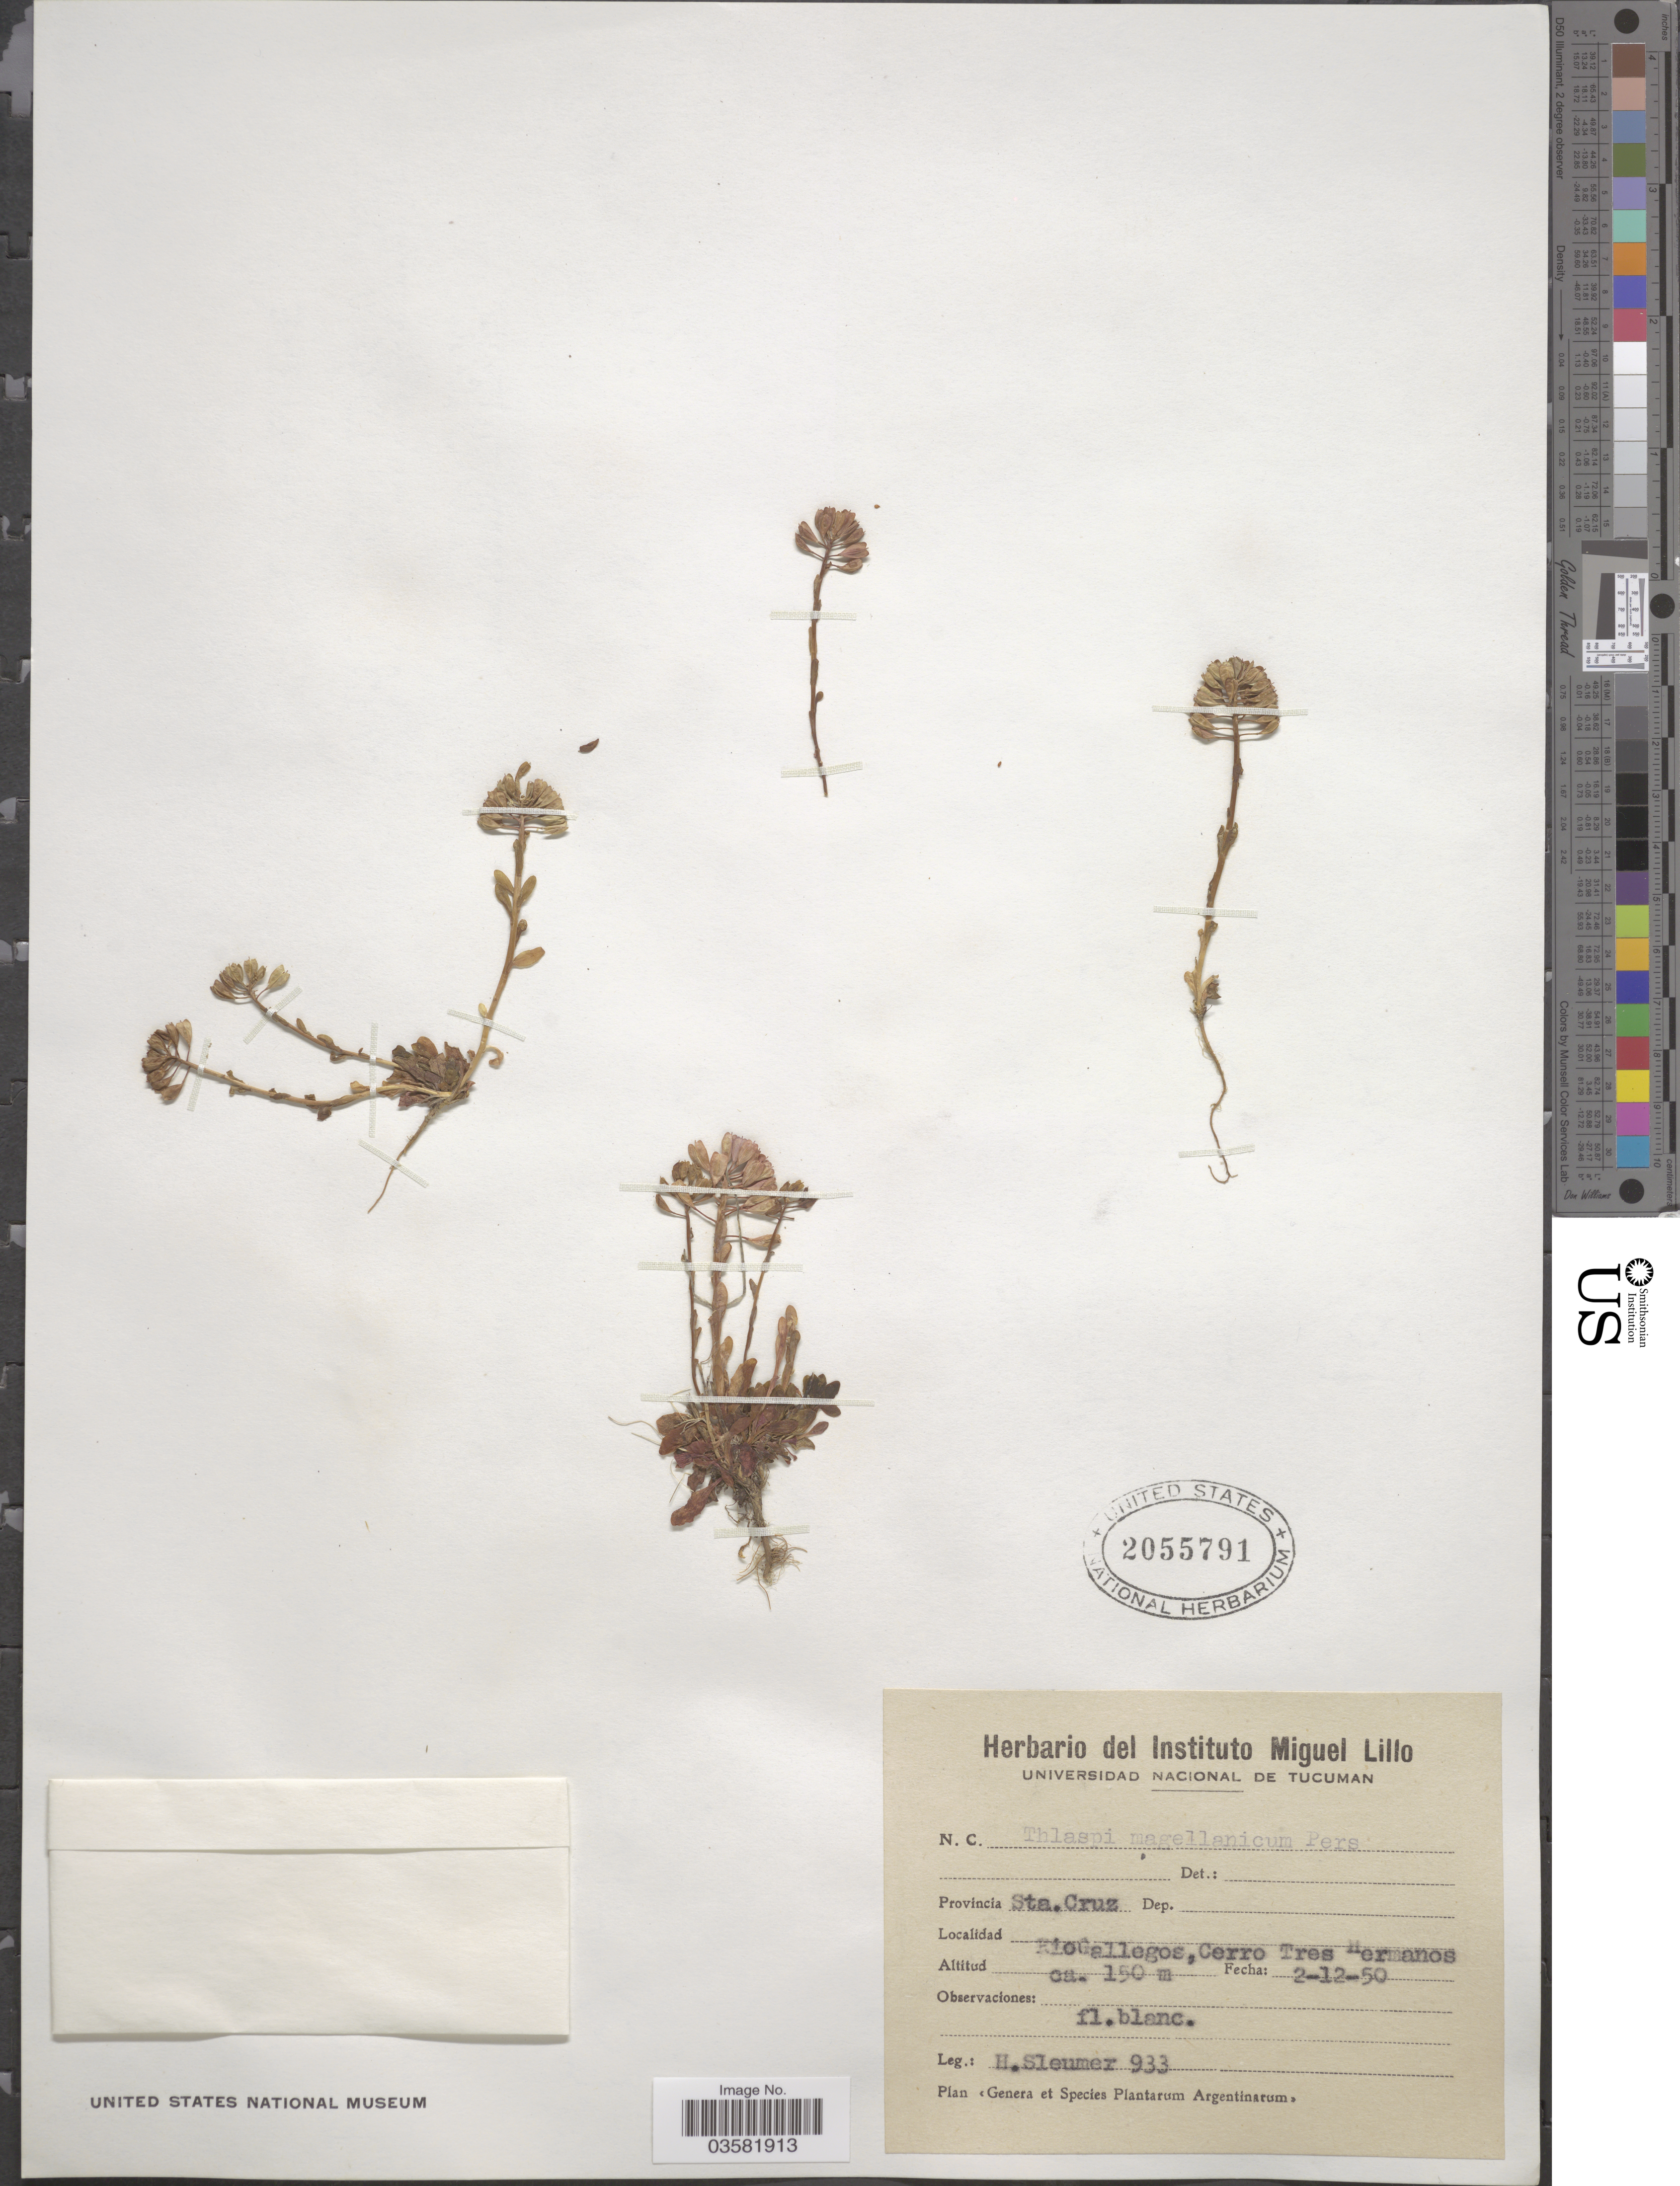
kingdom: Plantae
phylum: Tracheophyta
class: Magnoliopsida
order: Brassicales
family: Brassicaceae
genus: Thlaspi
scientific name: Thlaspi magellanicum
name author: Pers.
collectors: H. O. Sleumer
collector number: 933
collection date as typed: Transcribed d/m/y: 2/12/50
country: Argentina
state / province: Santa Cruz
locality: RioGallegos, Cerro Tres Hermanos.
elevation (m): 150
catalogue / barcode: US 2055791